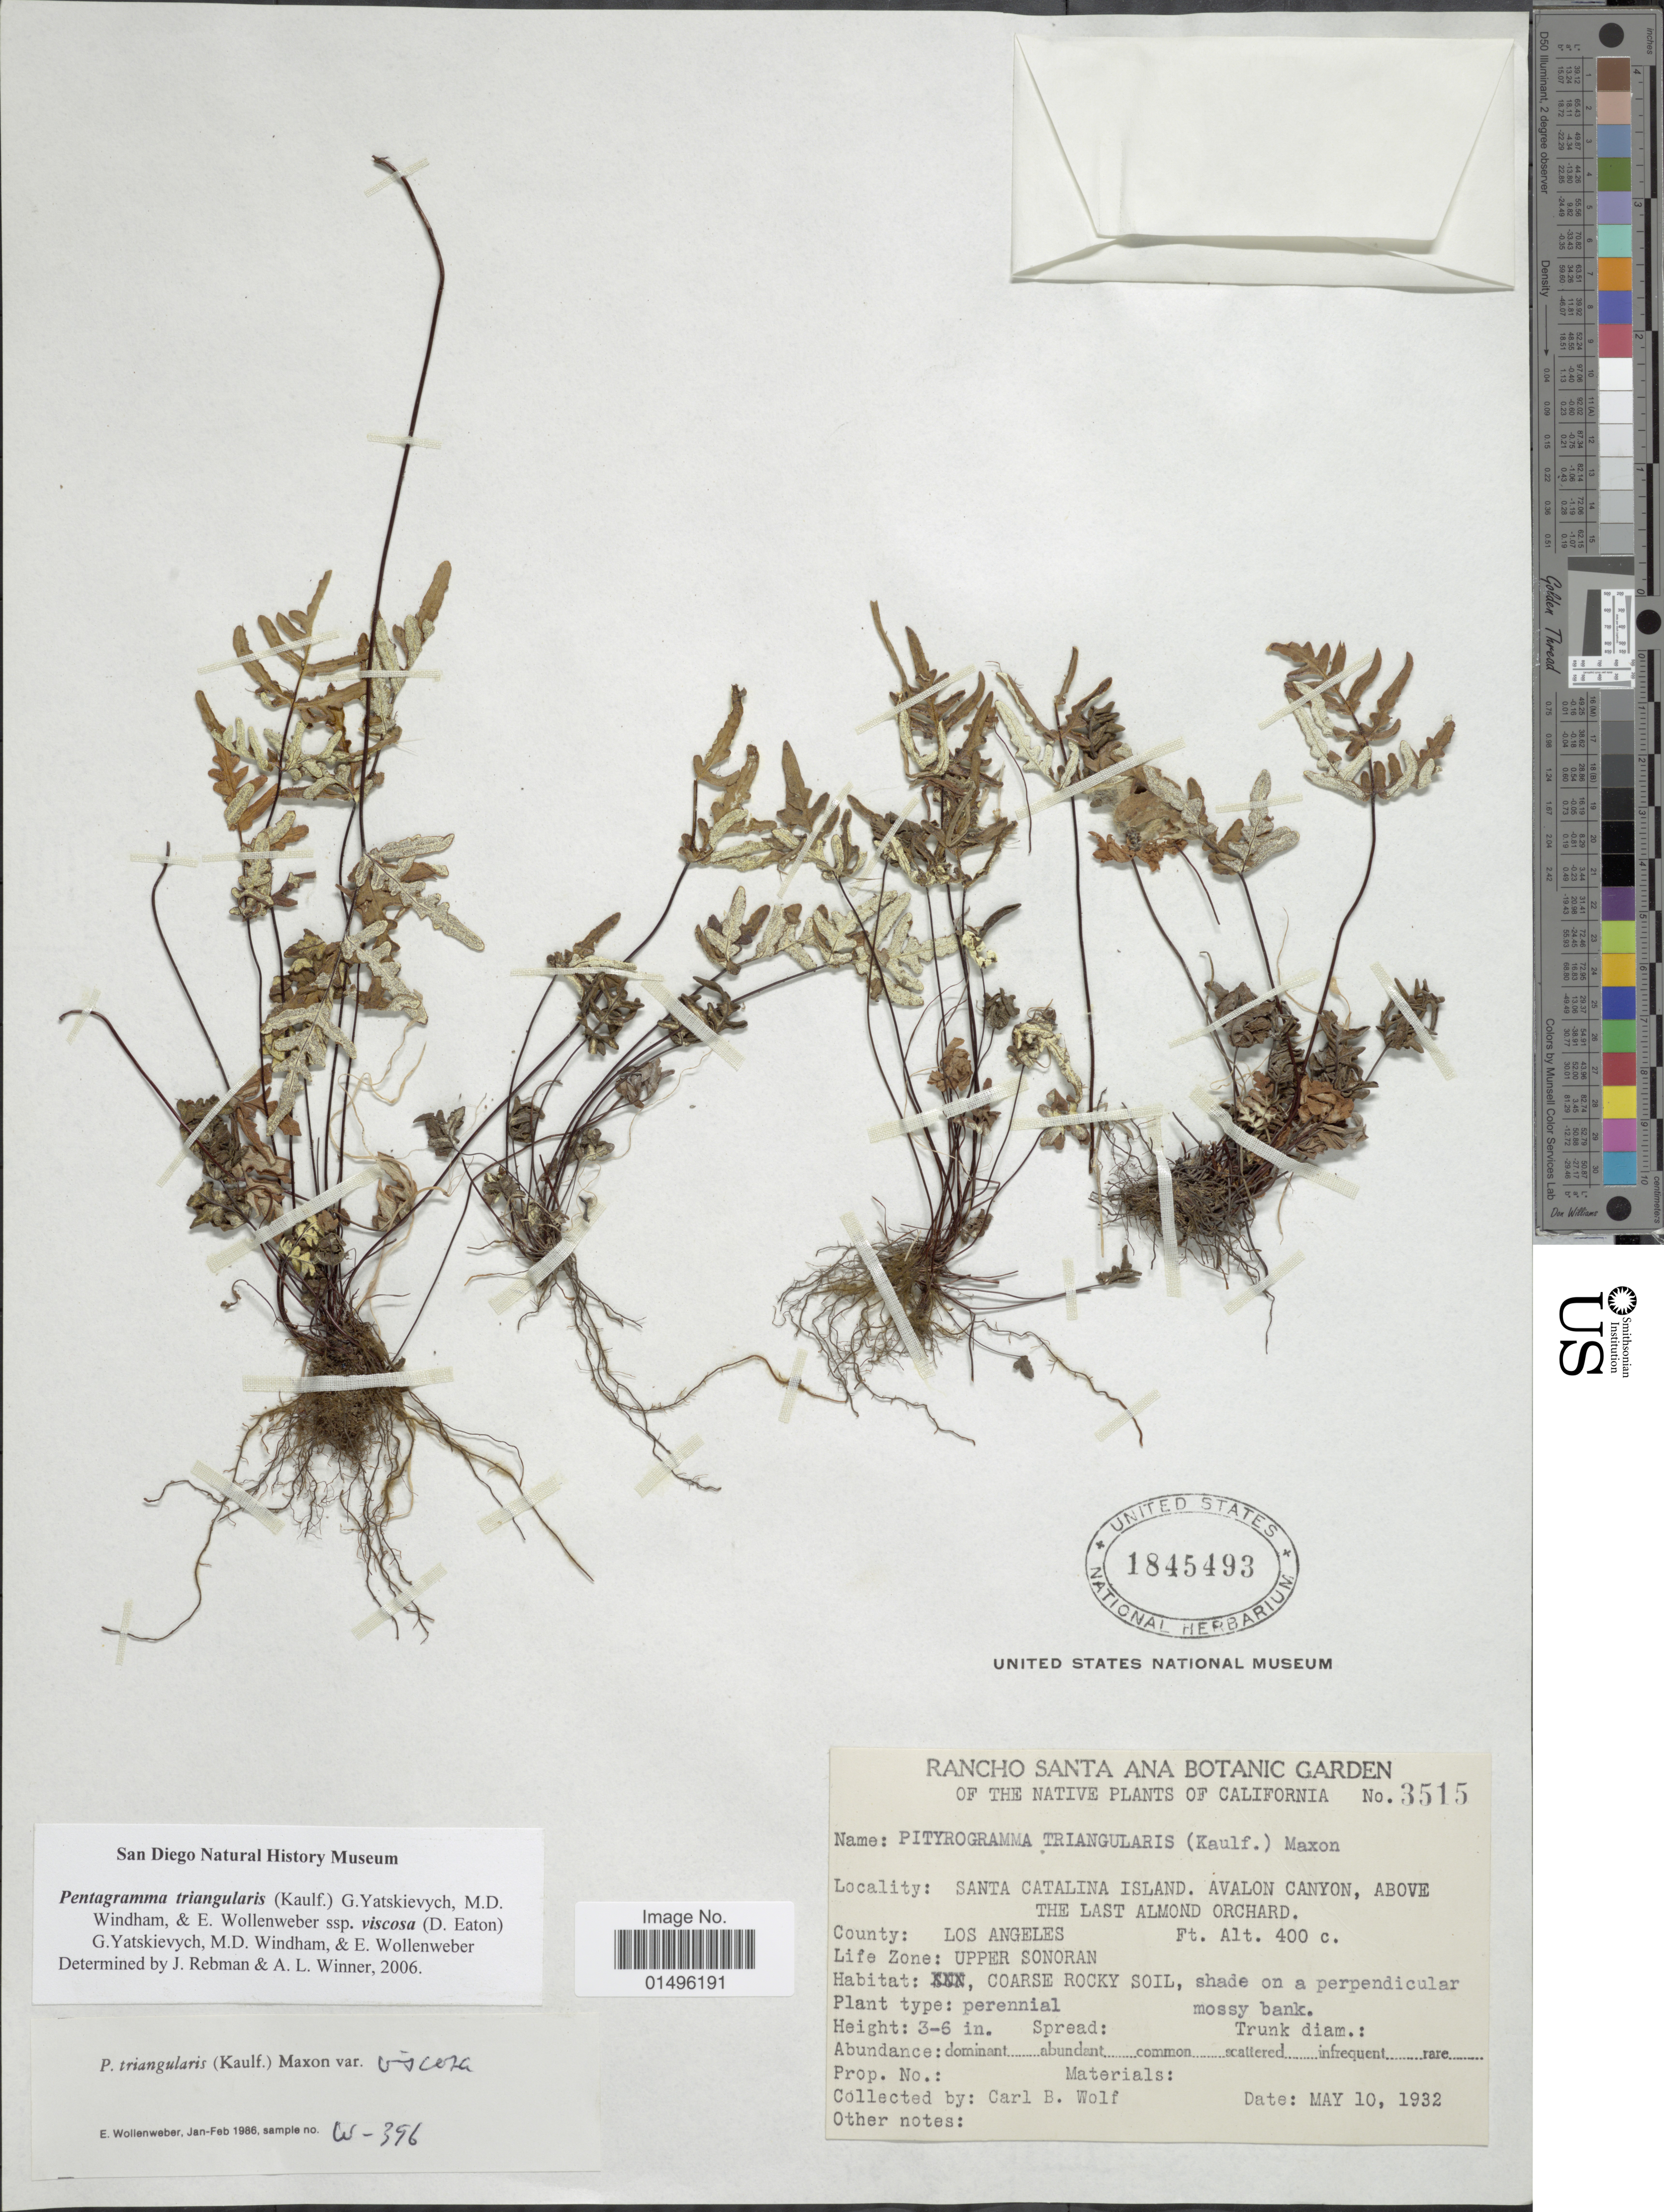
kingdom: Plantae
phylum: Tracheophyta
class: Polypodiopsida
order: Polypodiales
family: Pteridaceae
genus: Pentagramma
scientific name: Pentagramma viscosa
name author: (Nutt. ex D.C. Eaton) Schuettp. & Windham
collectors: C. B. Wolf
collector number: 3515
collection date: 1932-05-10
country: United States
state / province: California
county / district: Los Angeles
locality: California, Rancho Santa Ana, Santa Catalina Island, Avalon Canyon, above the last Almond Orchard, Los Angeles County. Upper Sonoran.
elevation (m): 122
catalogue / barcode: US 1845493